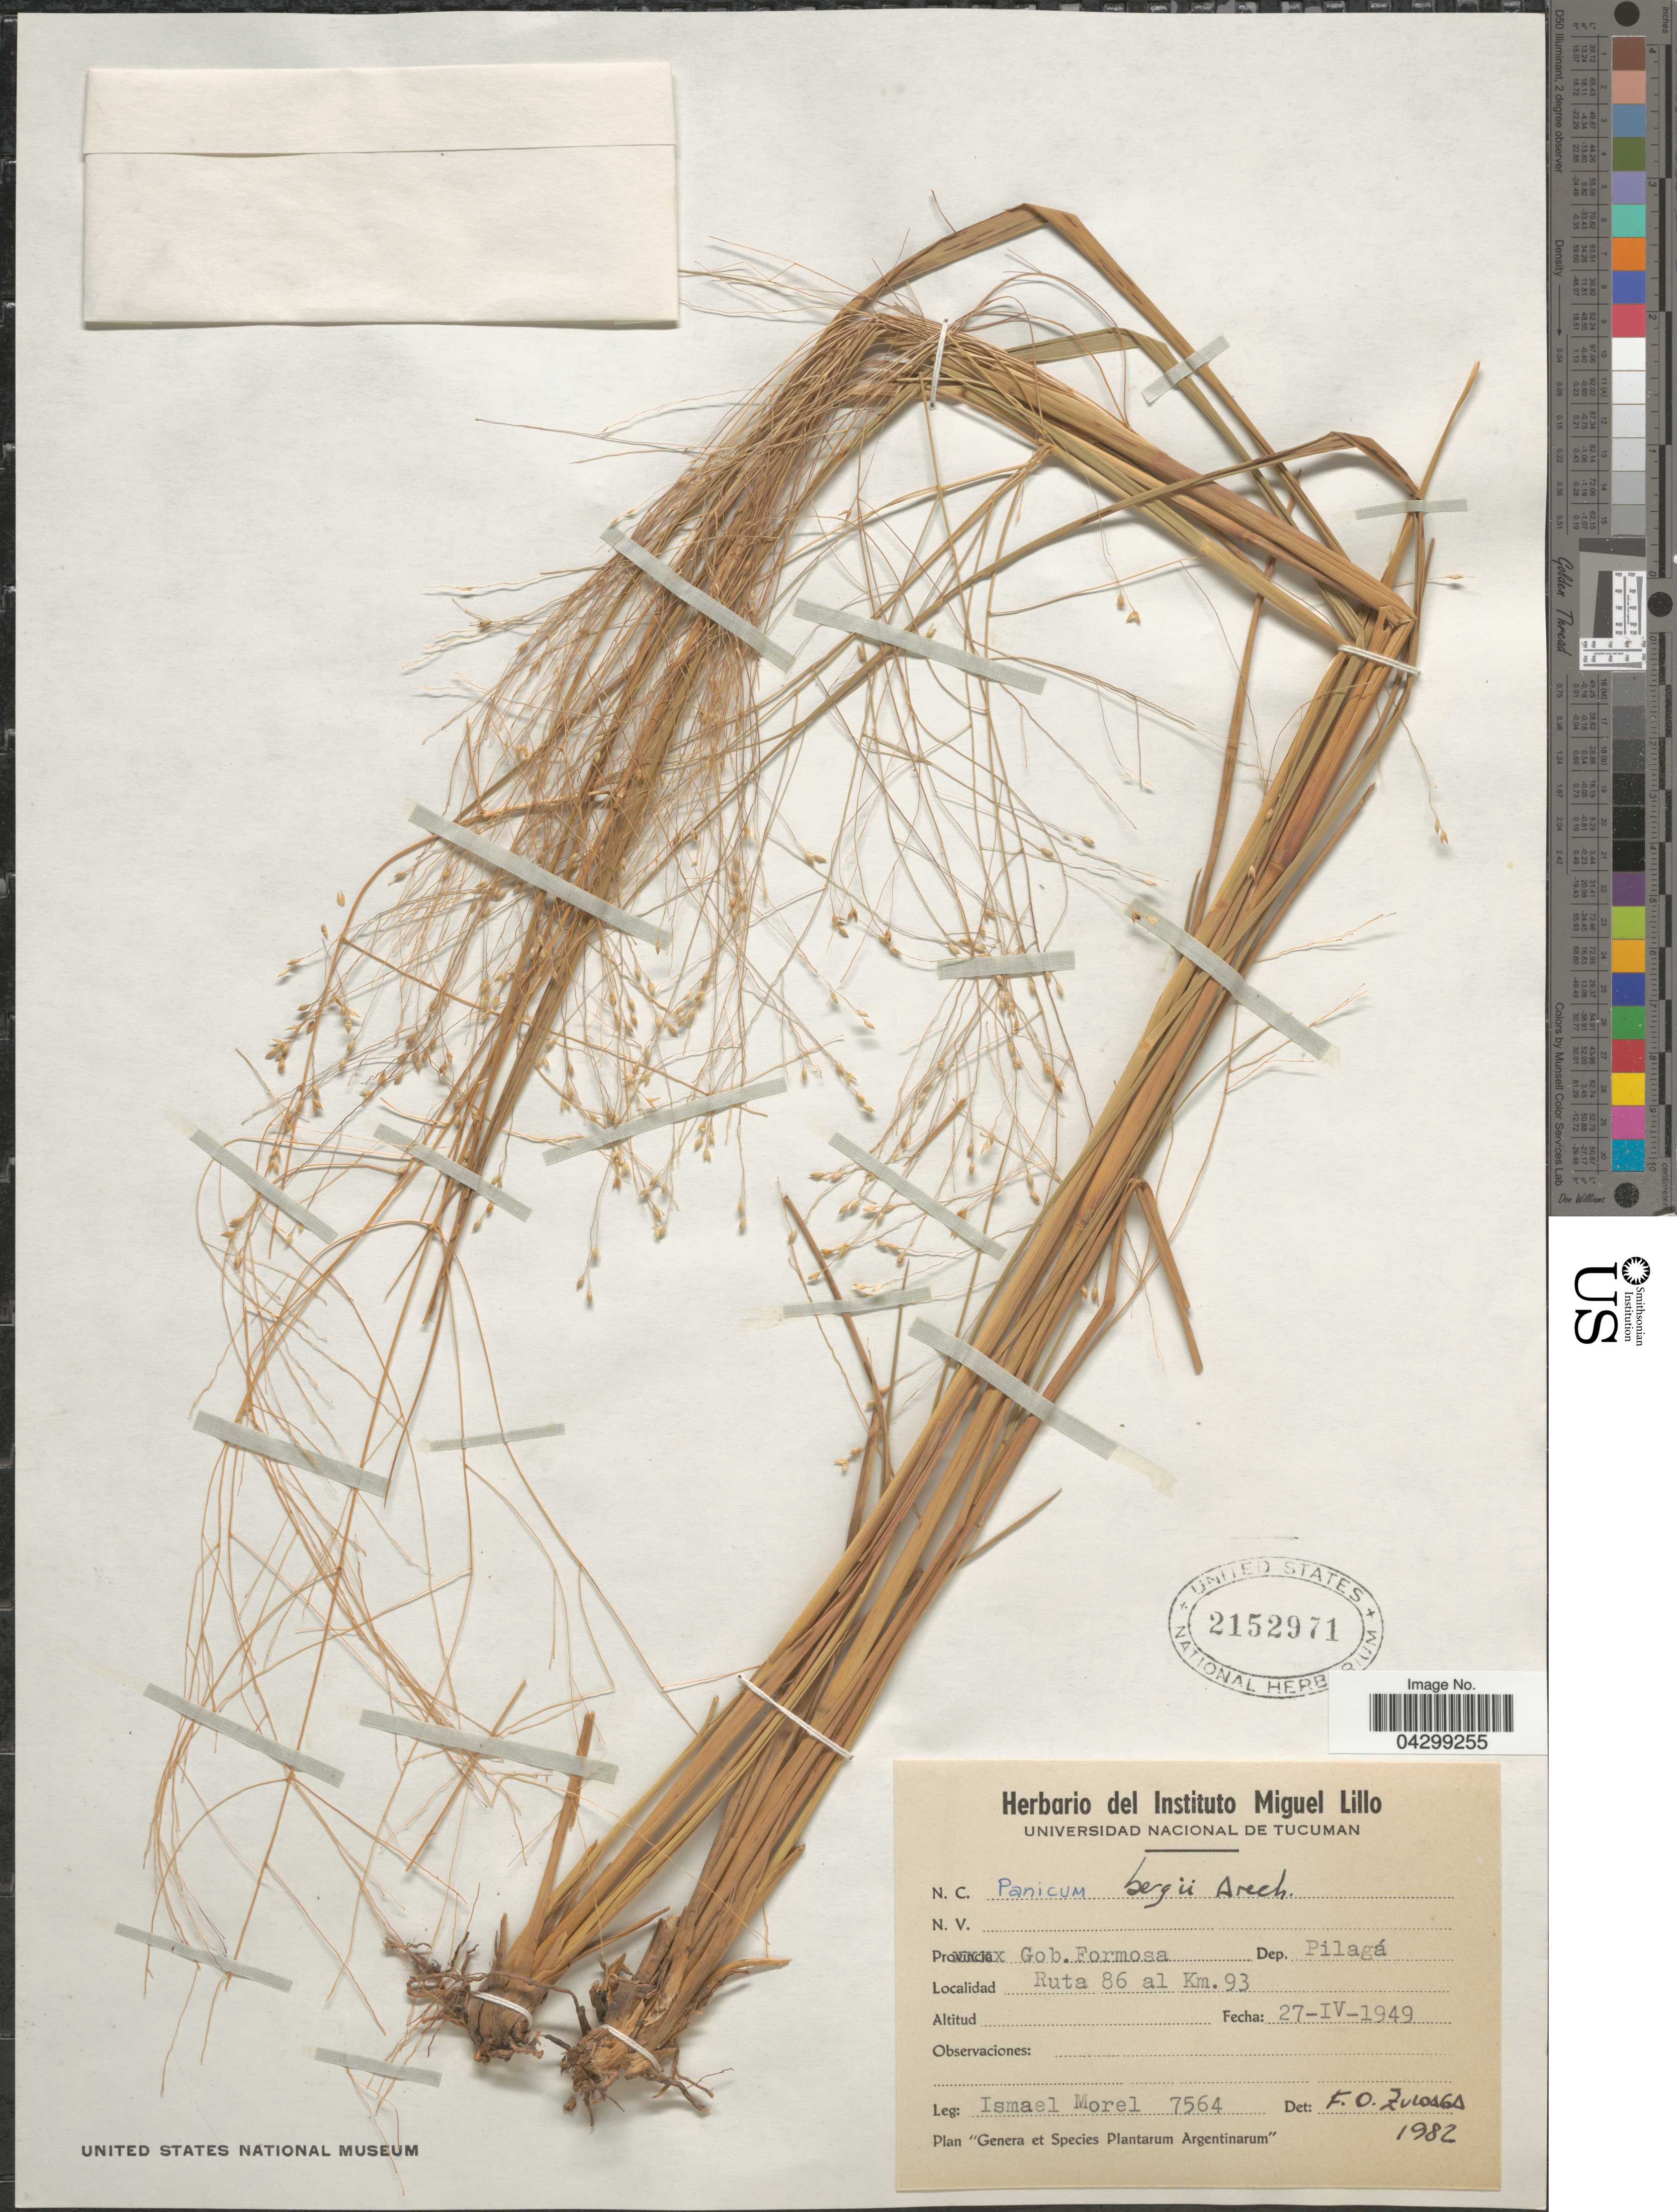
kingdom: Plantae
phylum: Tracheophyta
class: Liliopsida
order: Poales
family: Poaceae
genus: Panicum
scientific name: Panicum bergii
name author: Arechav.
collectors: I. Morel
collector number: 7564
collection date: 1949-04-27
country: Argentina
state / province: Formosa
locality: Dep. Pilagá. Ruta 86 al Km. 93.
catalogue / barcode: US 2152971